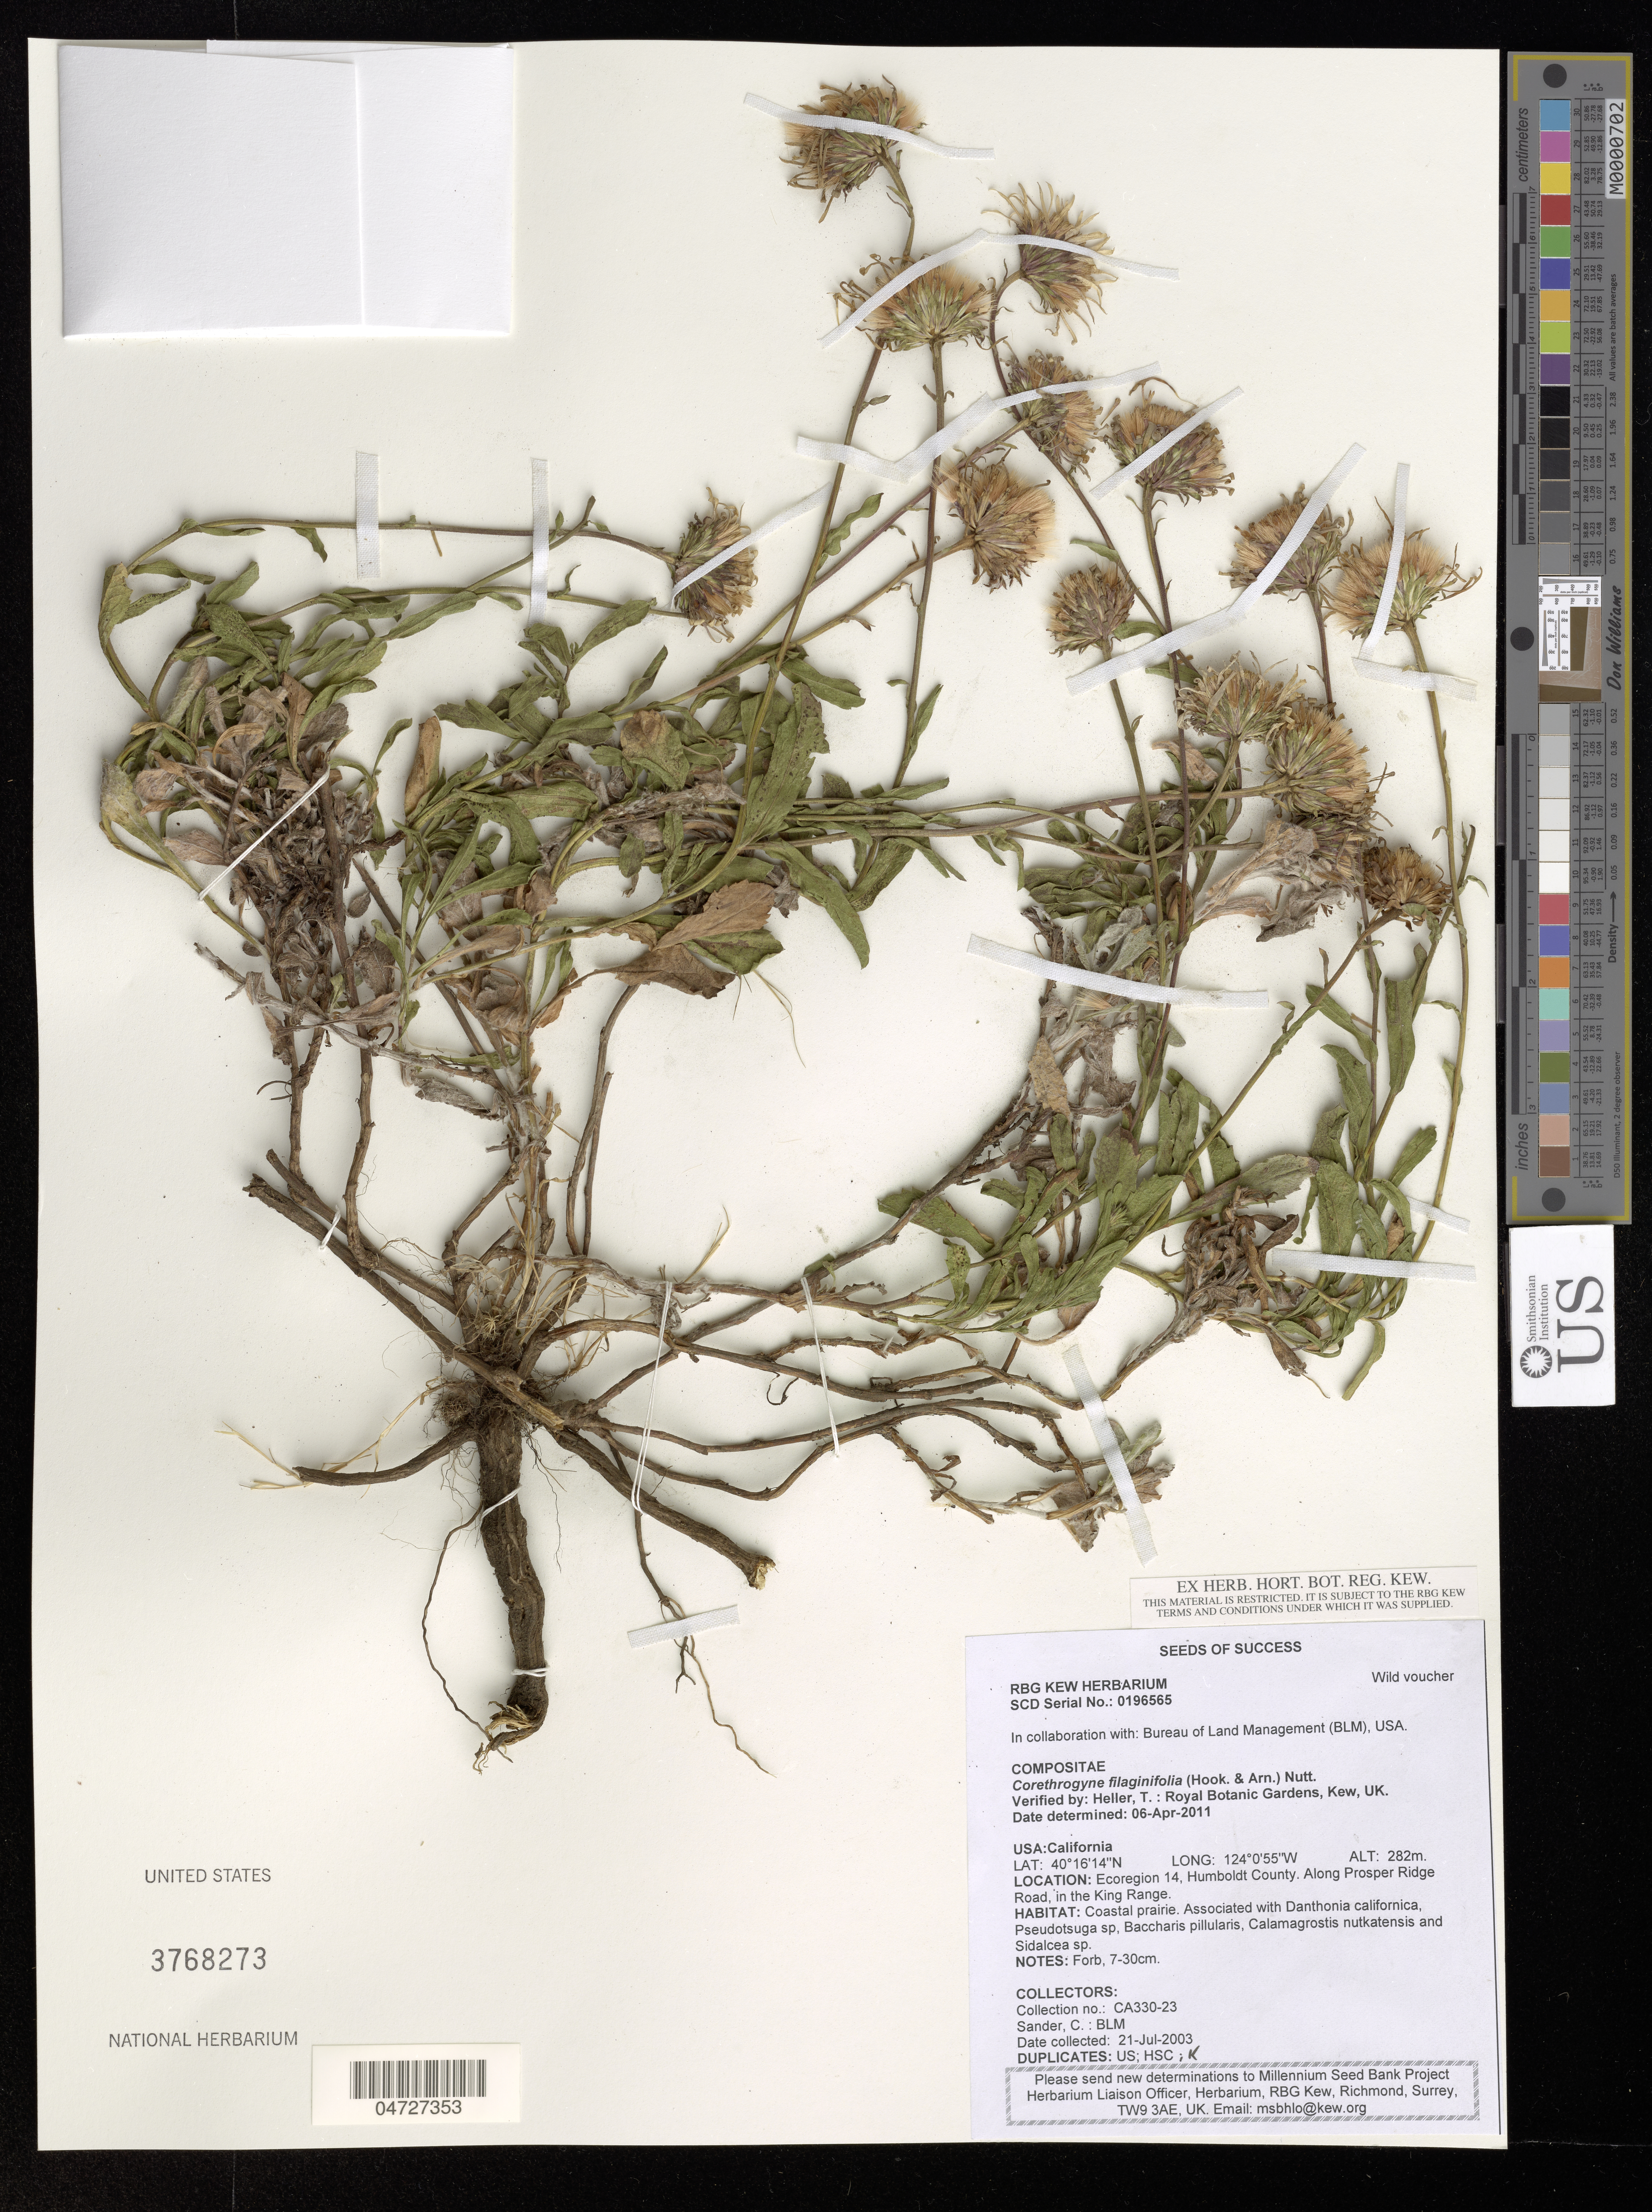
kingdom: Plantae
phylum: Tracheophyta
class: Magnoliopsida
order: Asterales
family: Asteraceae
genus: Corethrogyne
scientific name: Corethrogyne filaginifolia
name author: (Hook. & Arn.) Nutt.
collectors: C. Sander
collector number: CA330-23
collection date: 2003-07-21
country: United States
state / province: California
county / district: Humboldt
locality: Ecoregion 14, Humboldt County. Along Prosper Ridge Road, in the King Range.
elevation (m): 282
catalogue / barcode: US 3768273